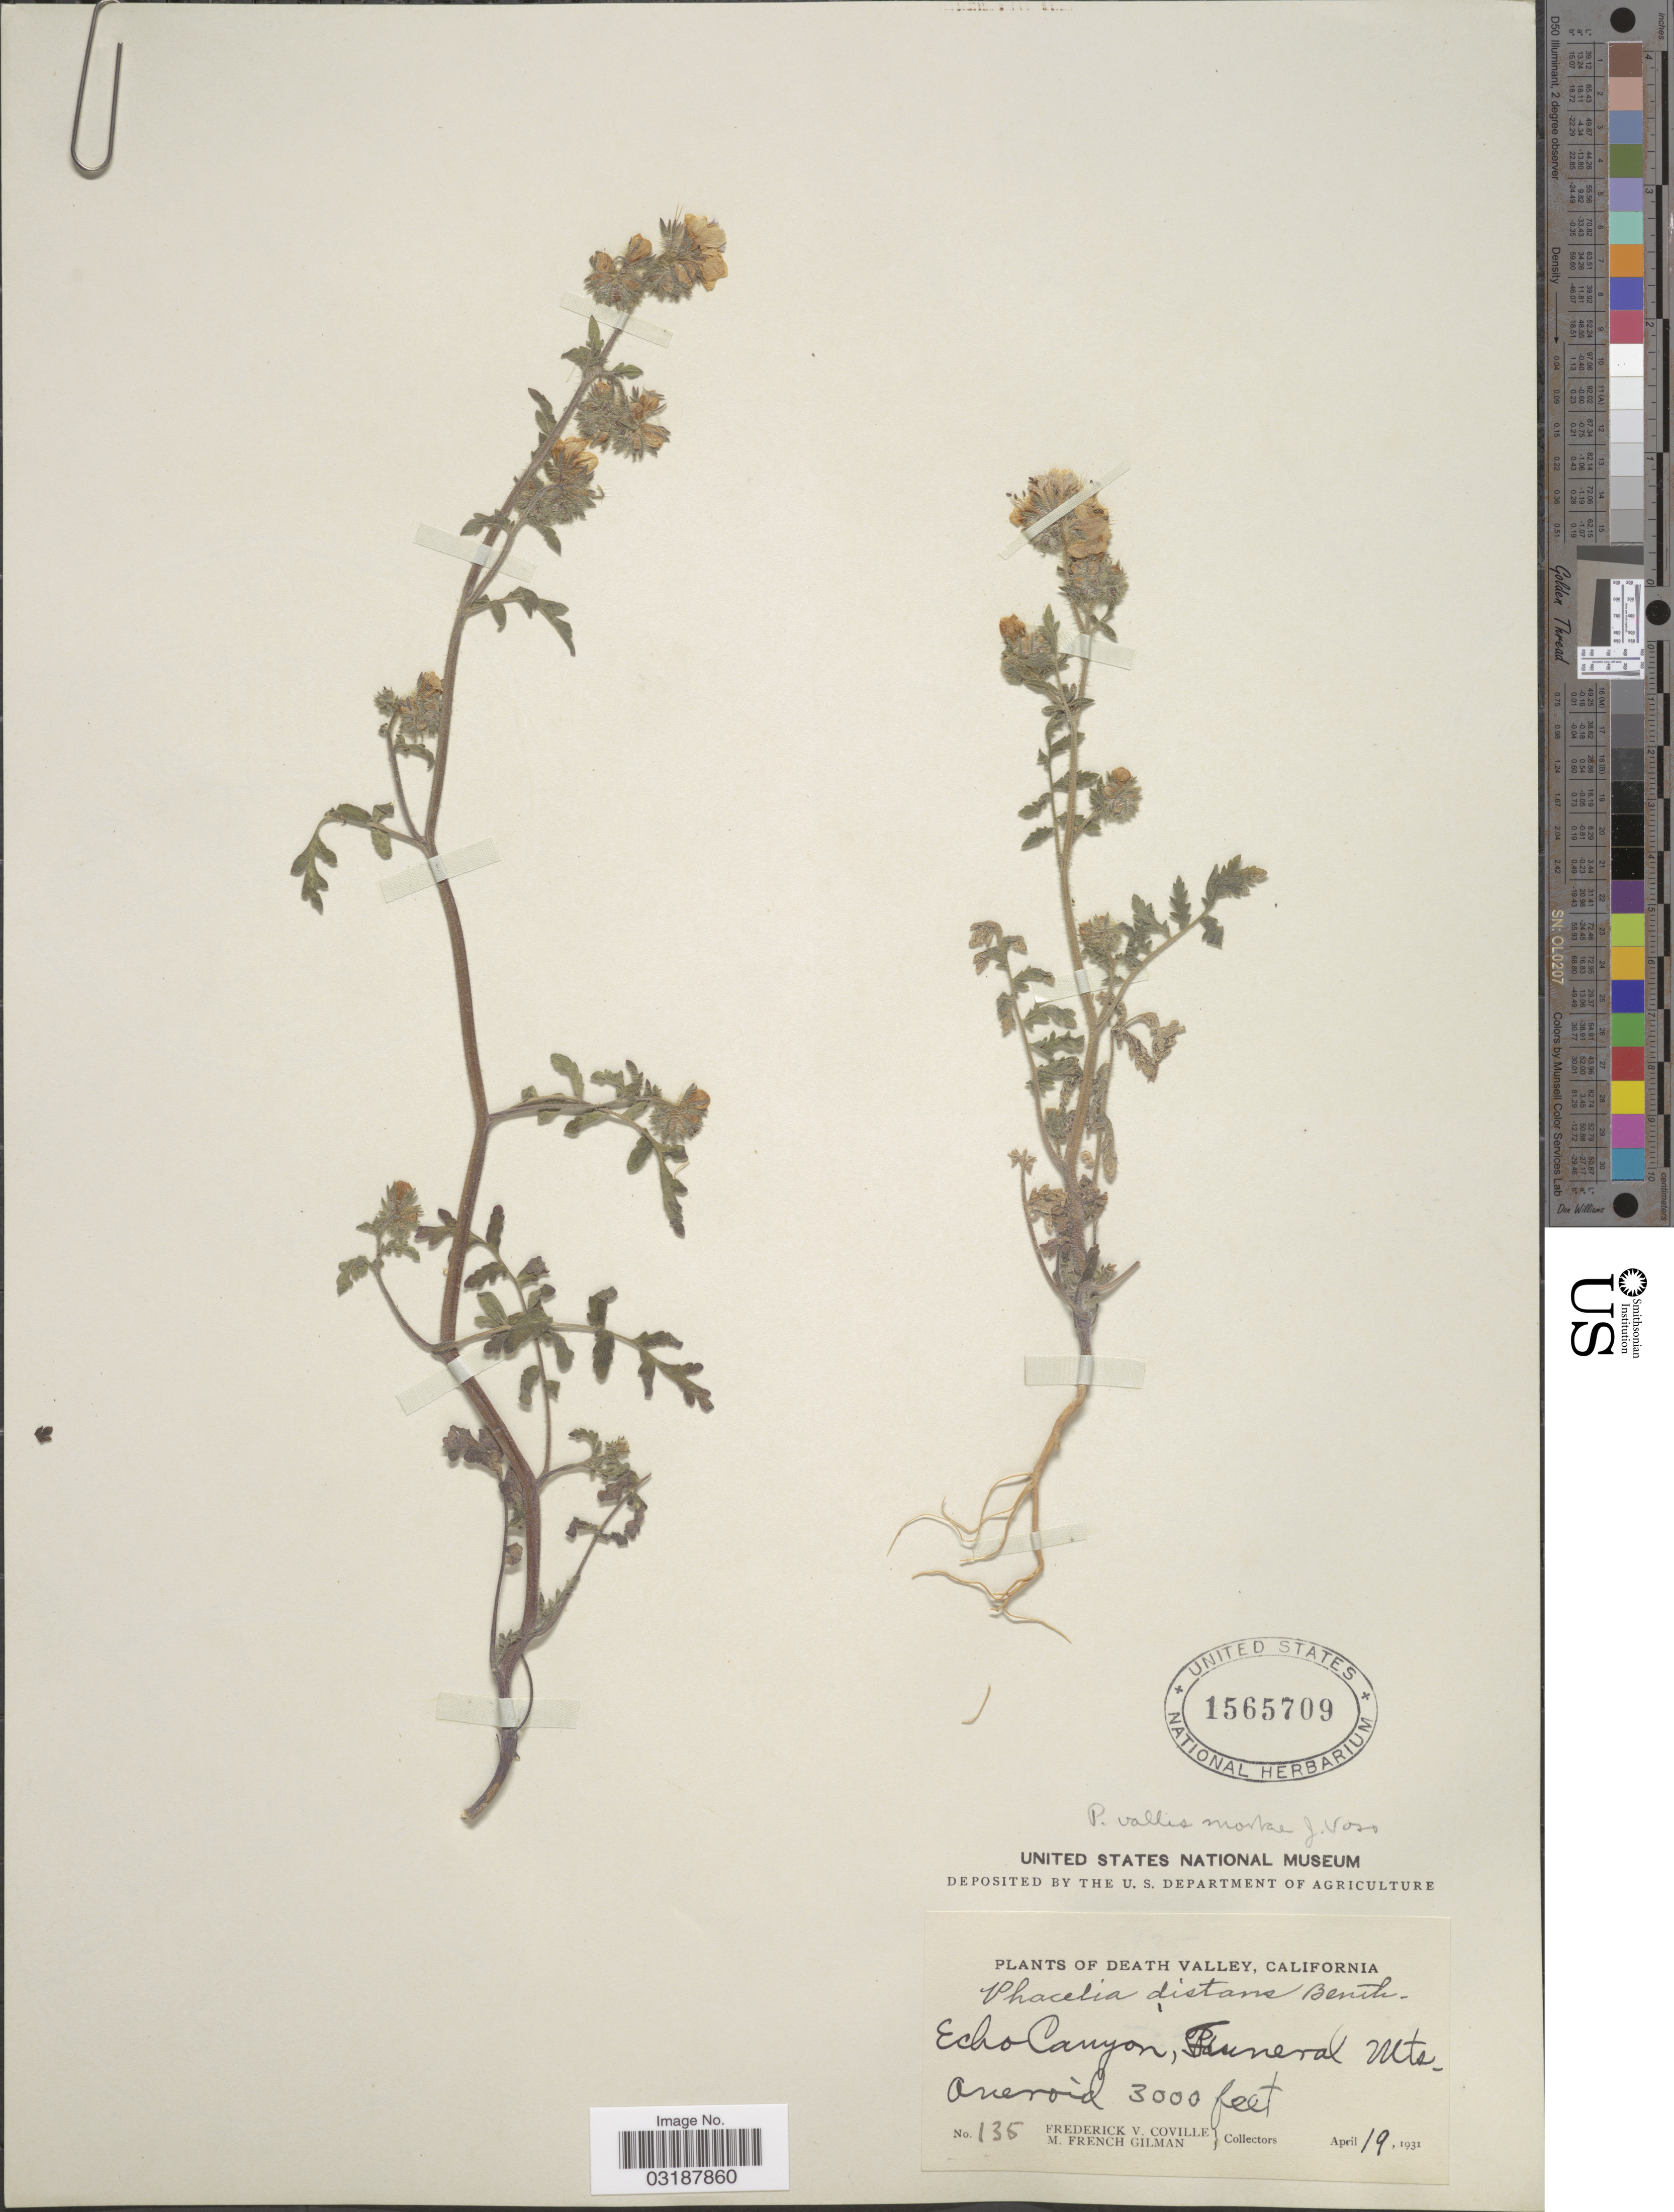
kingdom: Plantae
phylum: Tracheophyta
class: Magnoliopsida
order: Boraginales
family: Hydrophyllaceae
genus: Phacelia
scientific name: Phacelia vallis-mortae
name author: J.W. Voss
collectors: F. V. Coville & M. F. Gilman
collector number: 135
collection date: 1931-04-19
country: United States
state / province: California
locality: Death Valley, Echo Canyon, Funeral Mts.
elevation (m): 914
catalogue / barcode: US 1565709